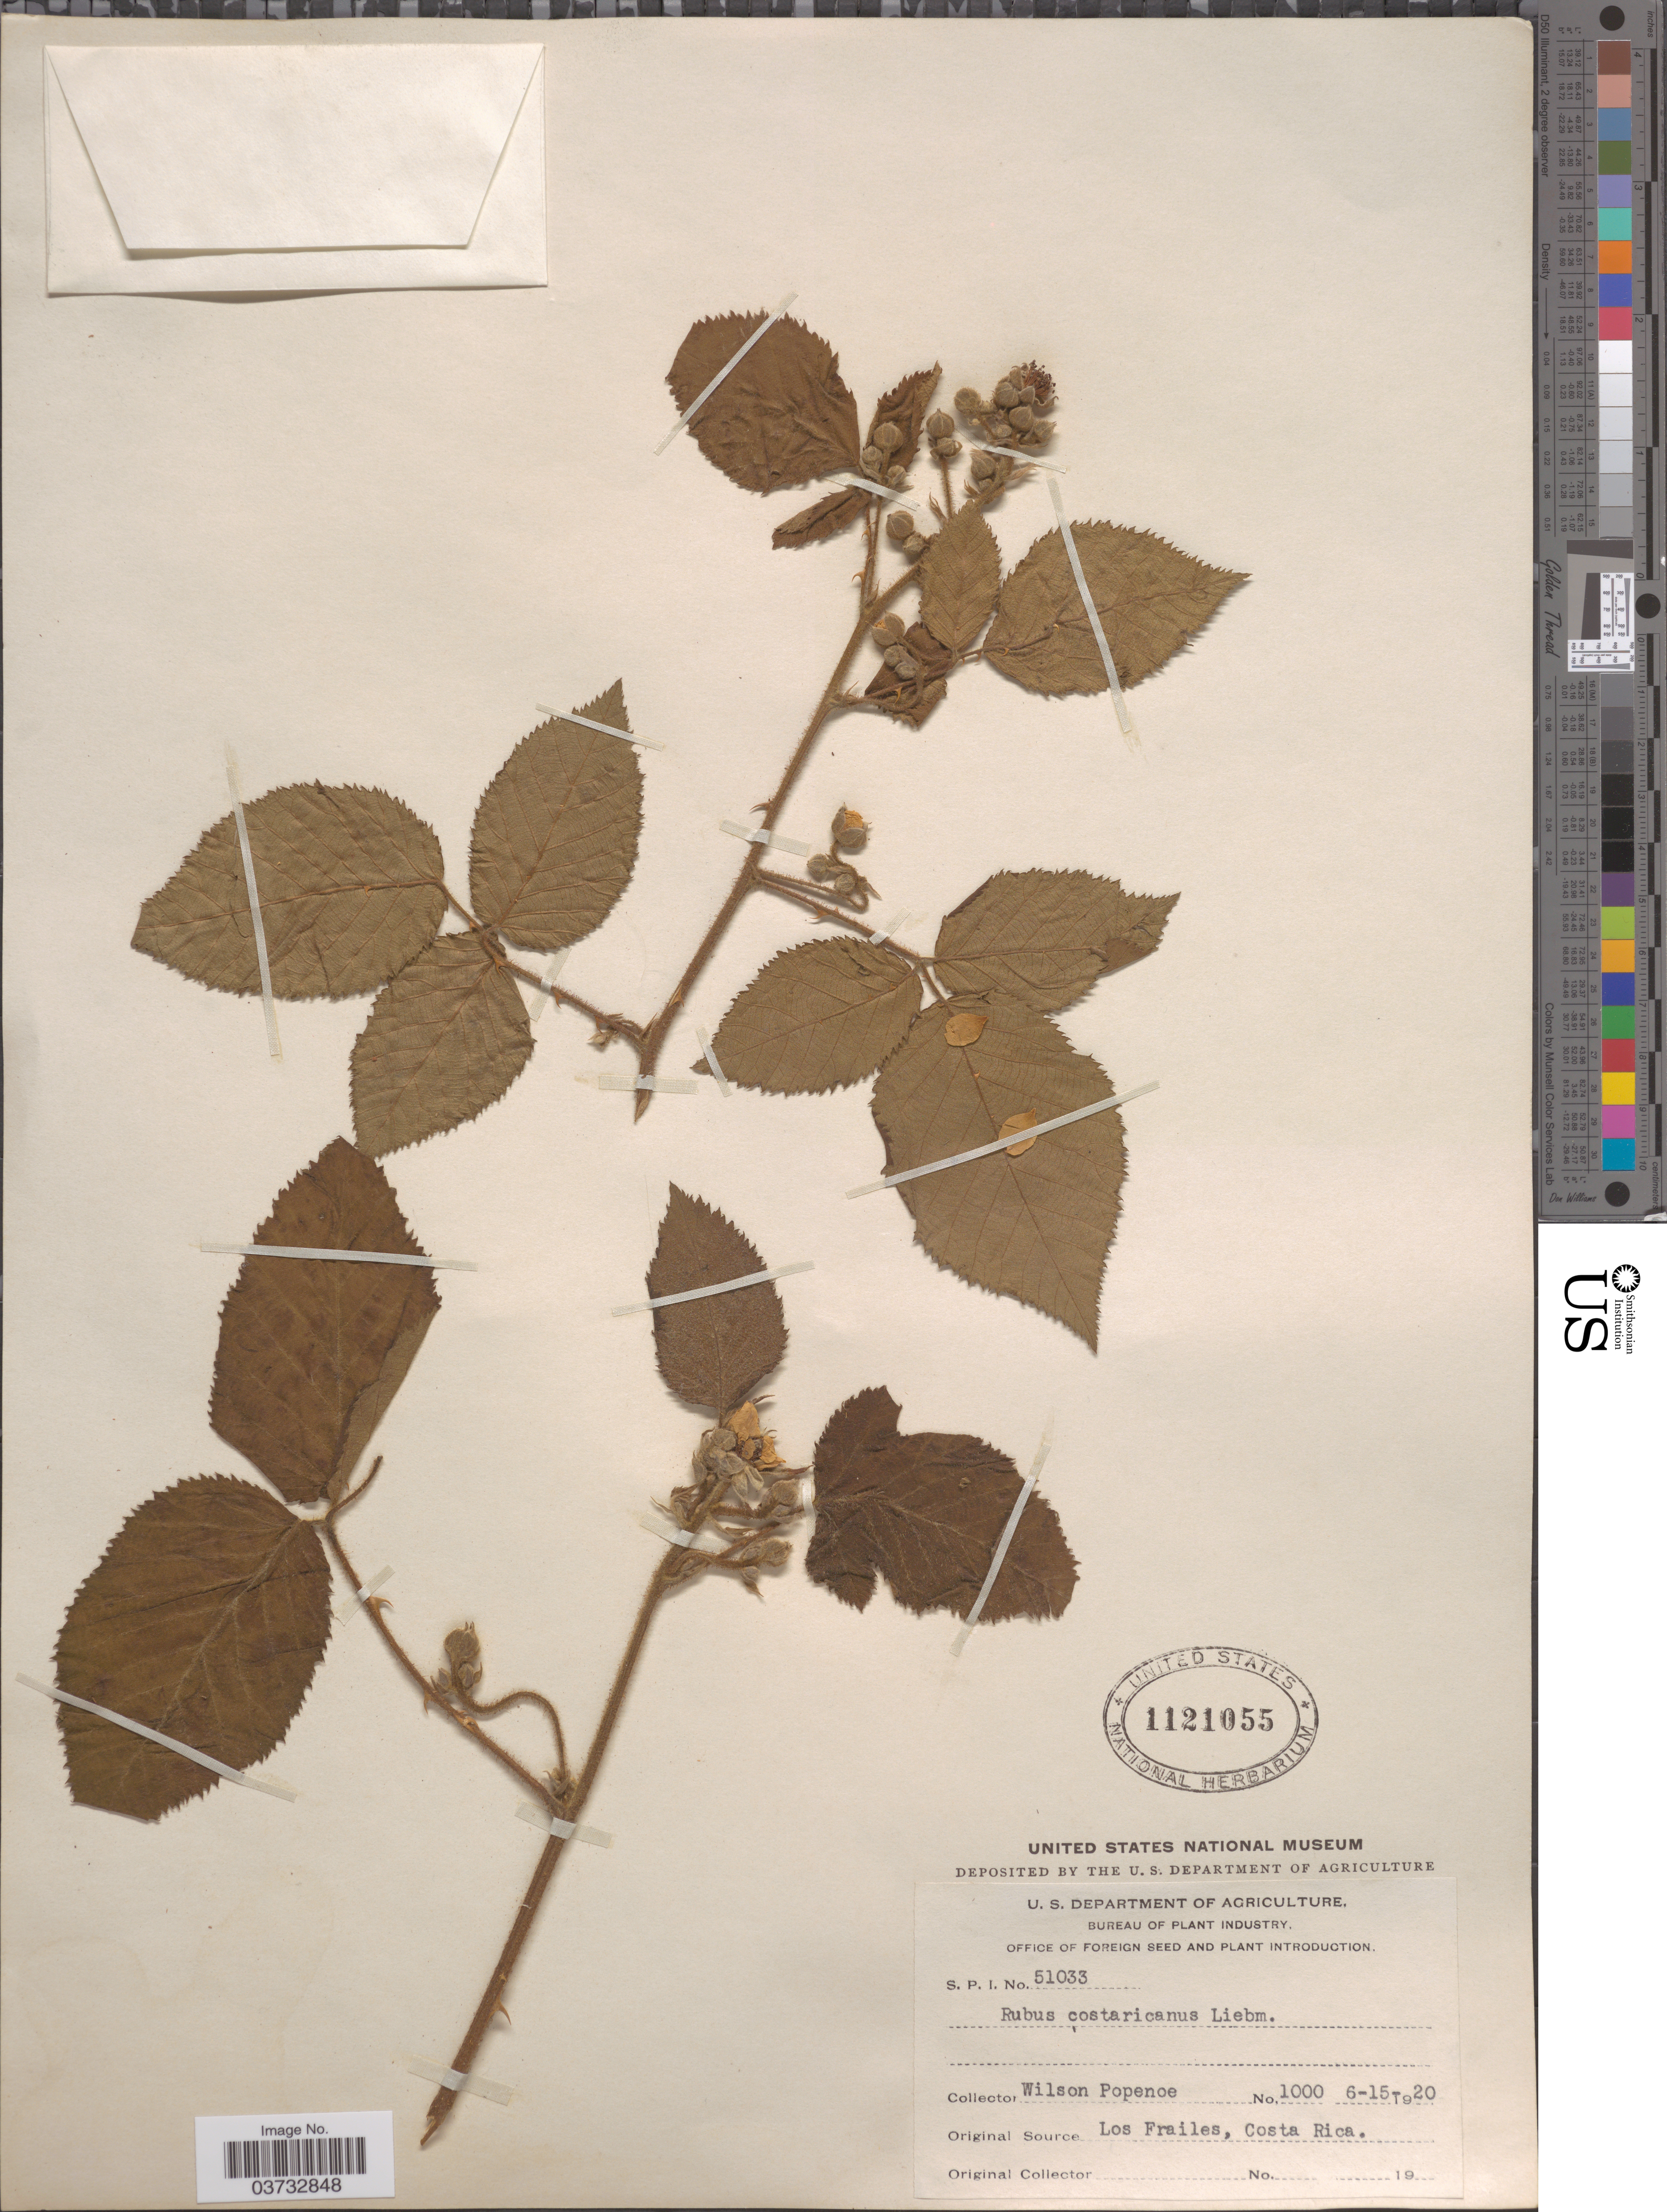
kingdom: Plantae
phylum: Tracheophyta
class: Magnoliopsida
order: Rosales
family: Rosaceae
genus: Rubus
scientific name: Rubus costaricanus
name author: Liebm.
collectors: F. Popenoe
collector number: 1000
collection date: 1920-06-15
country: Costa Rica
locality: Los Frailes.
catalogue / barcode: US 1121055